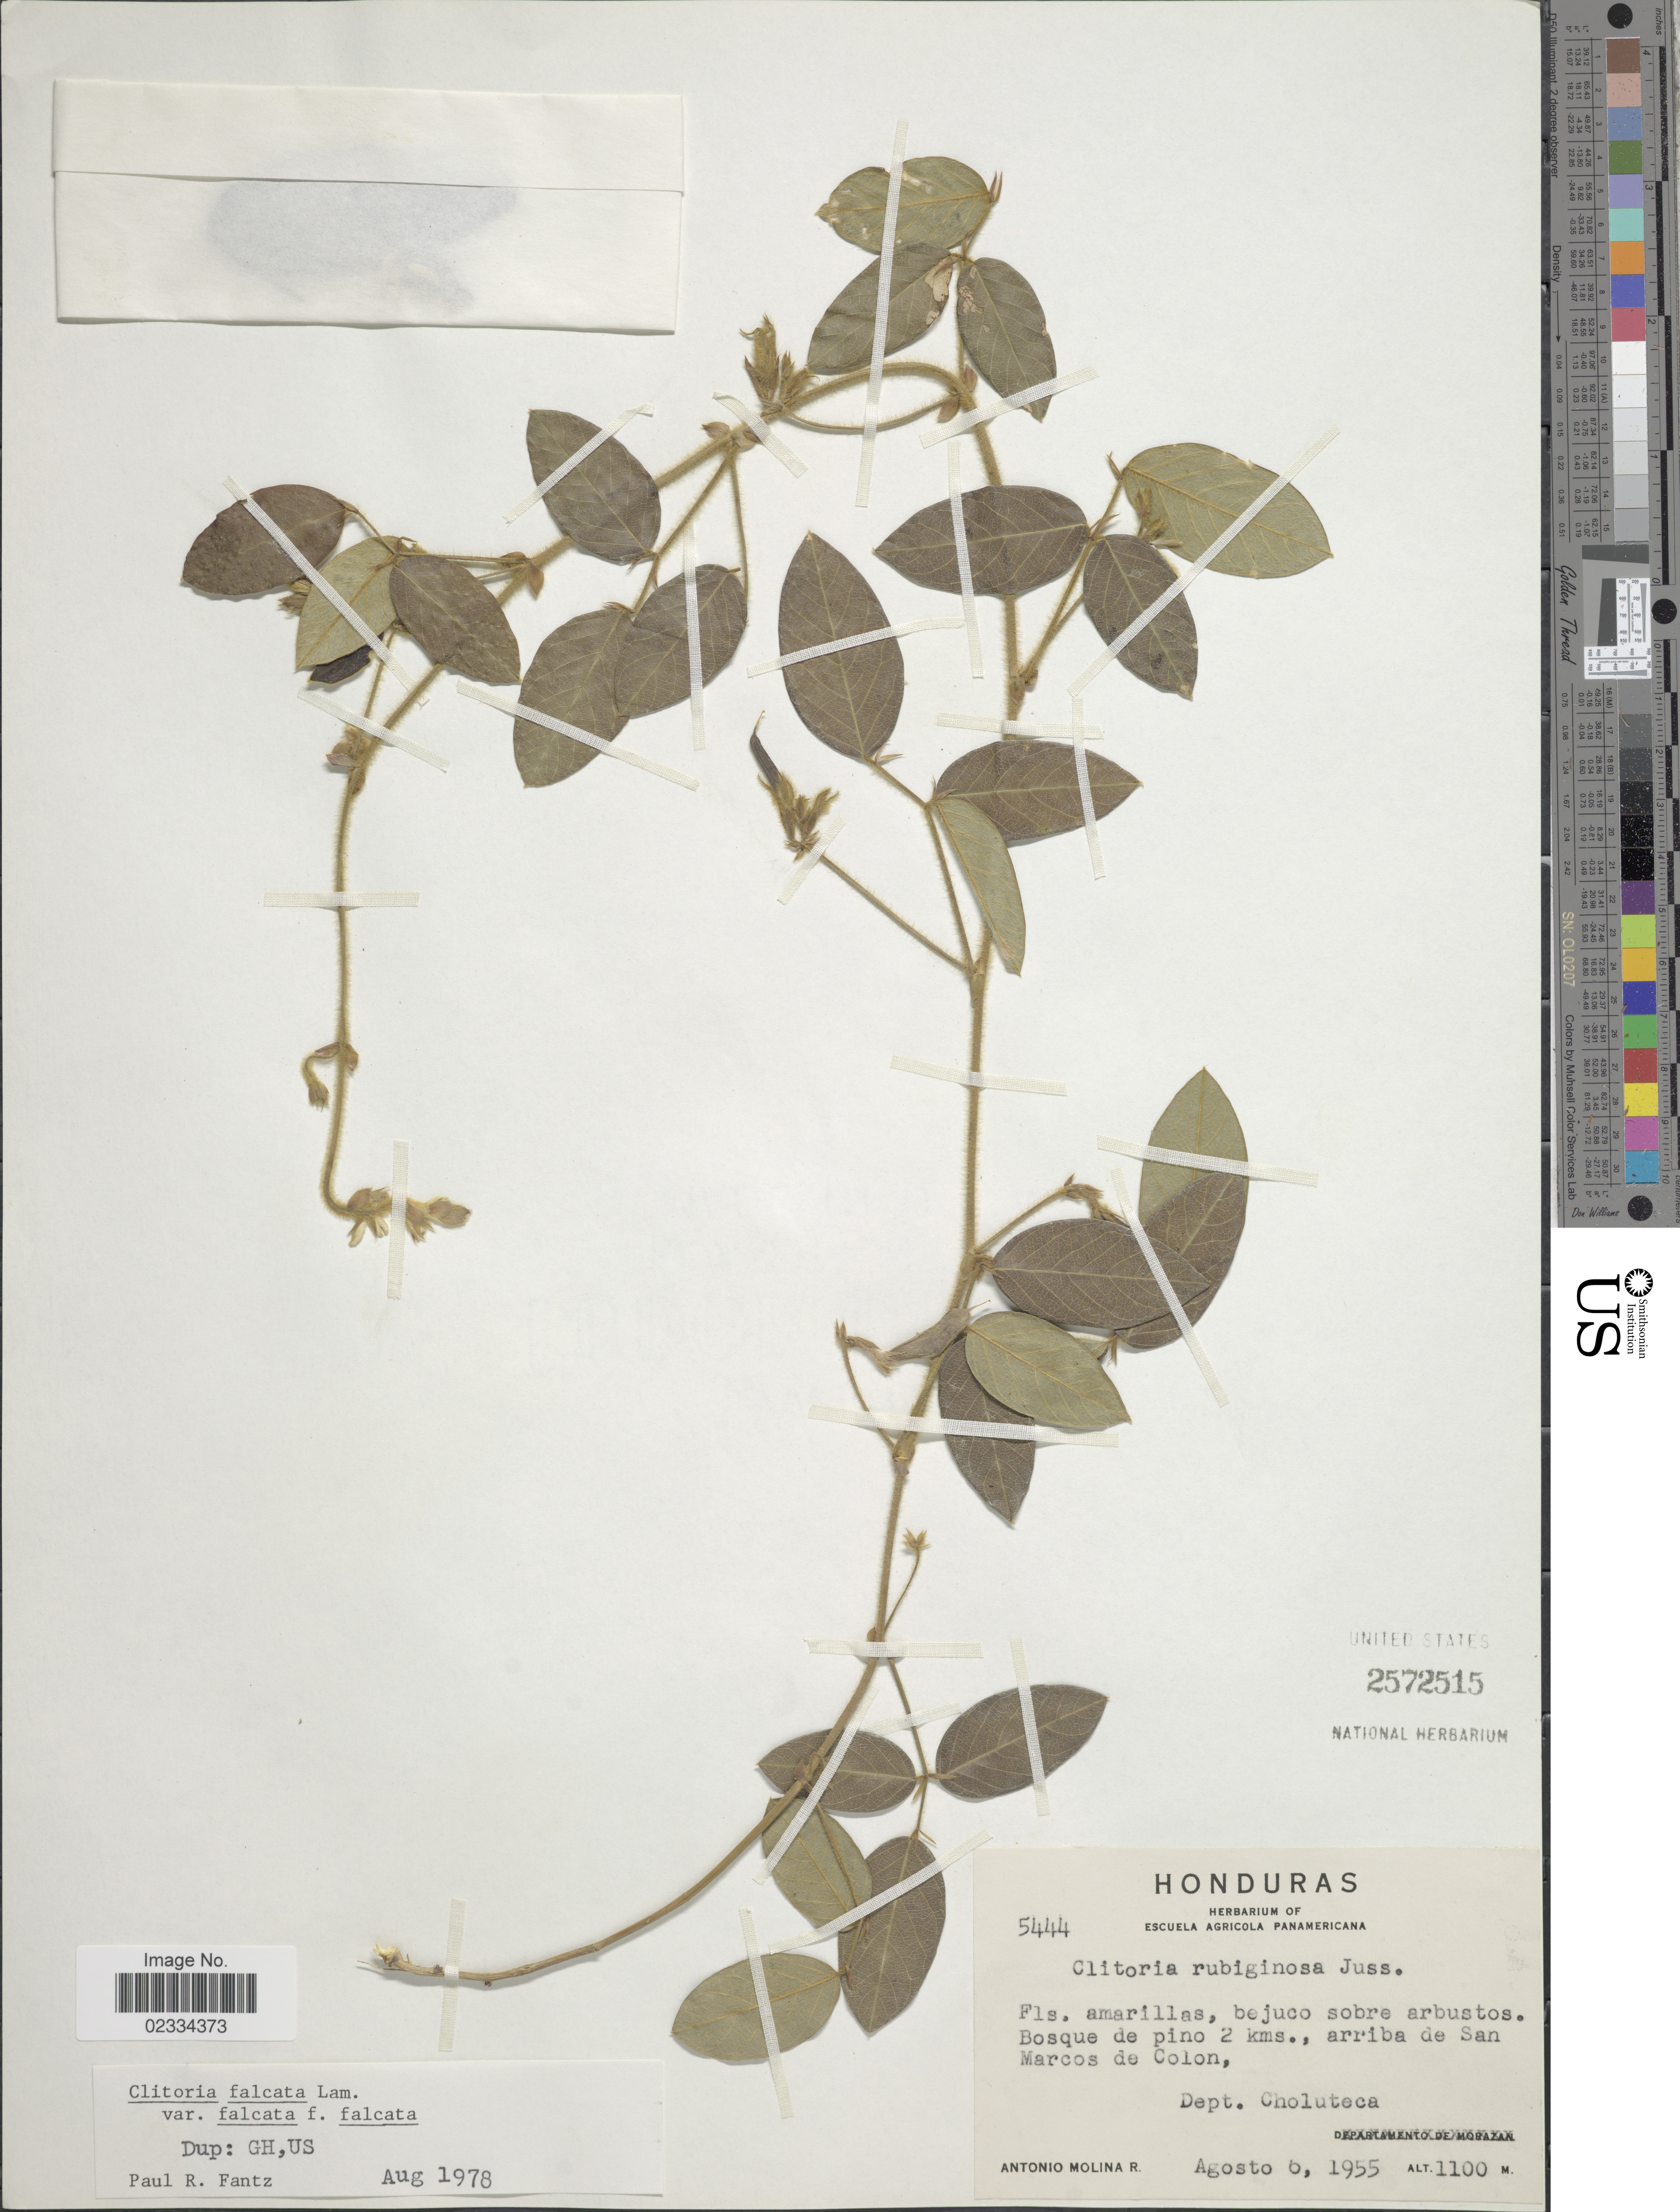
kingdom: Plantae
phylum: Tracheophyta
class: Magnoliopsida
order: Fabales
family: Fabaceae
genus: Clitoria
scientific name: Clitoria falcata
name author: Lam.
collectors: A. Molina R.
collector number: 5444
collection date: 1955-08-06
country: Honduras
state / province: Choluteca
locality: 2 kms., arriba de San Marcos de Colon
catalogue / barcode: US 2572515